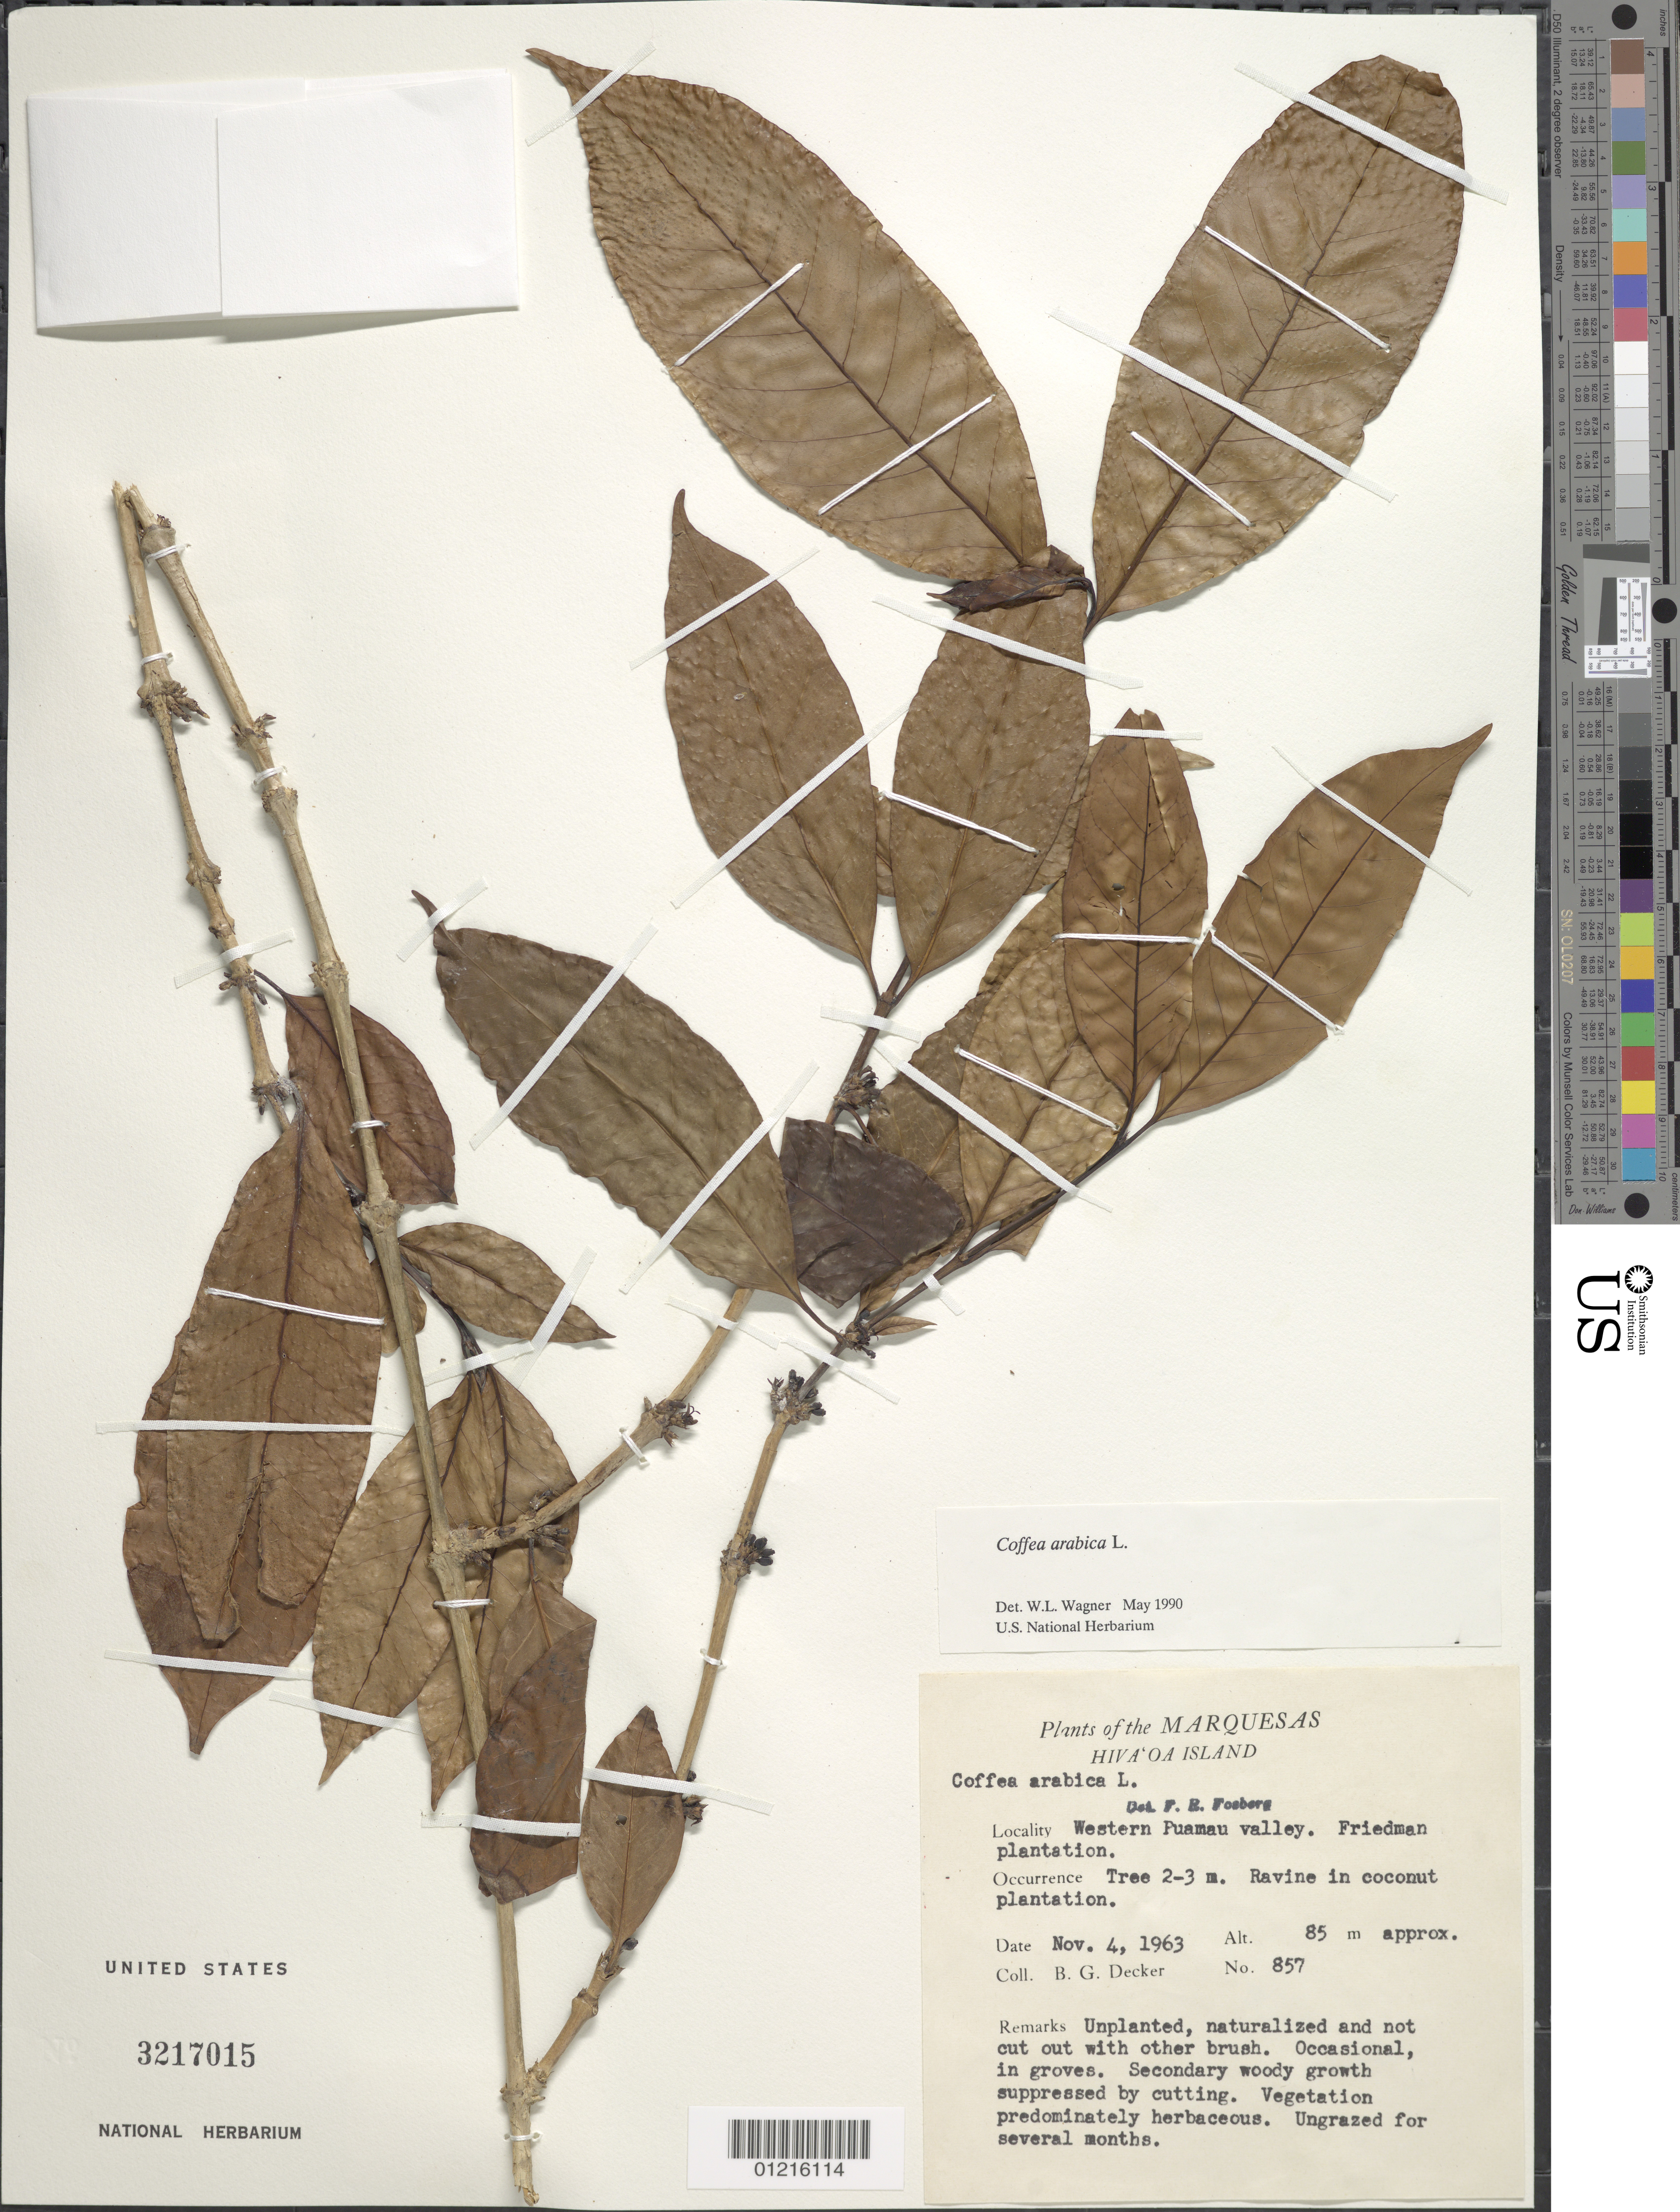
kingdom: Plantae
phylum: Tracheophyta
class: Magnoliopsida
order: Gentianales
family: Rubiaceae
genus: Coffea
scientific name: Coffea arabica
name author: L.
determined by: Wagner, W. L., (BOT), Smithsonian Institution - National Museum of Natural History (UNITED STATES)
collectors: B. G. Decker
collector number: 857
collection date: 1963-11-04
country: French Polynesia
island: Hiva Oa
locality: W Puamau Valley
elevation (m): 85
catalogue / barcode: US 3217015